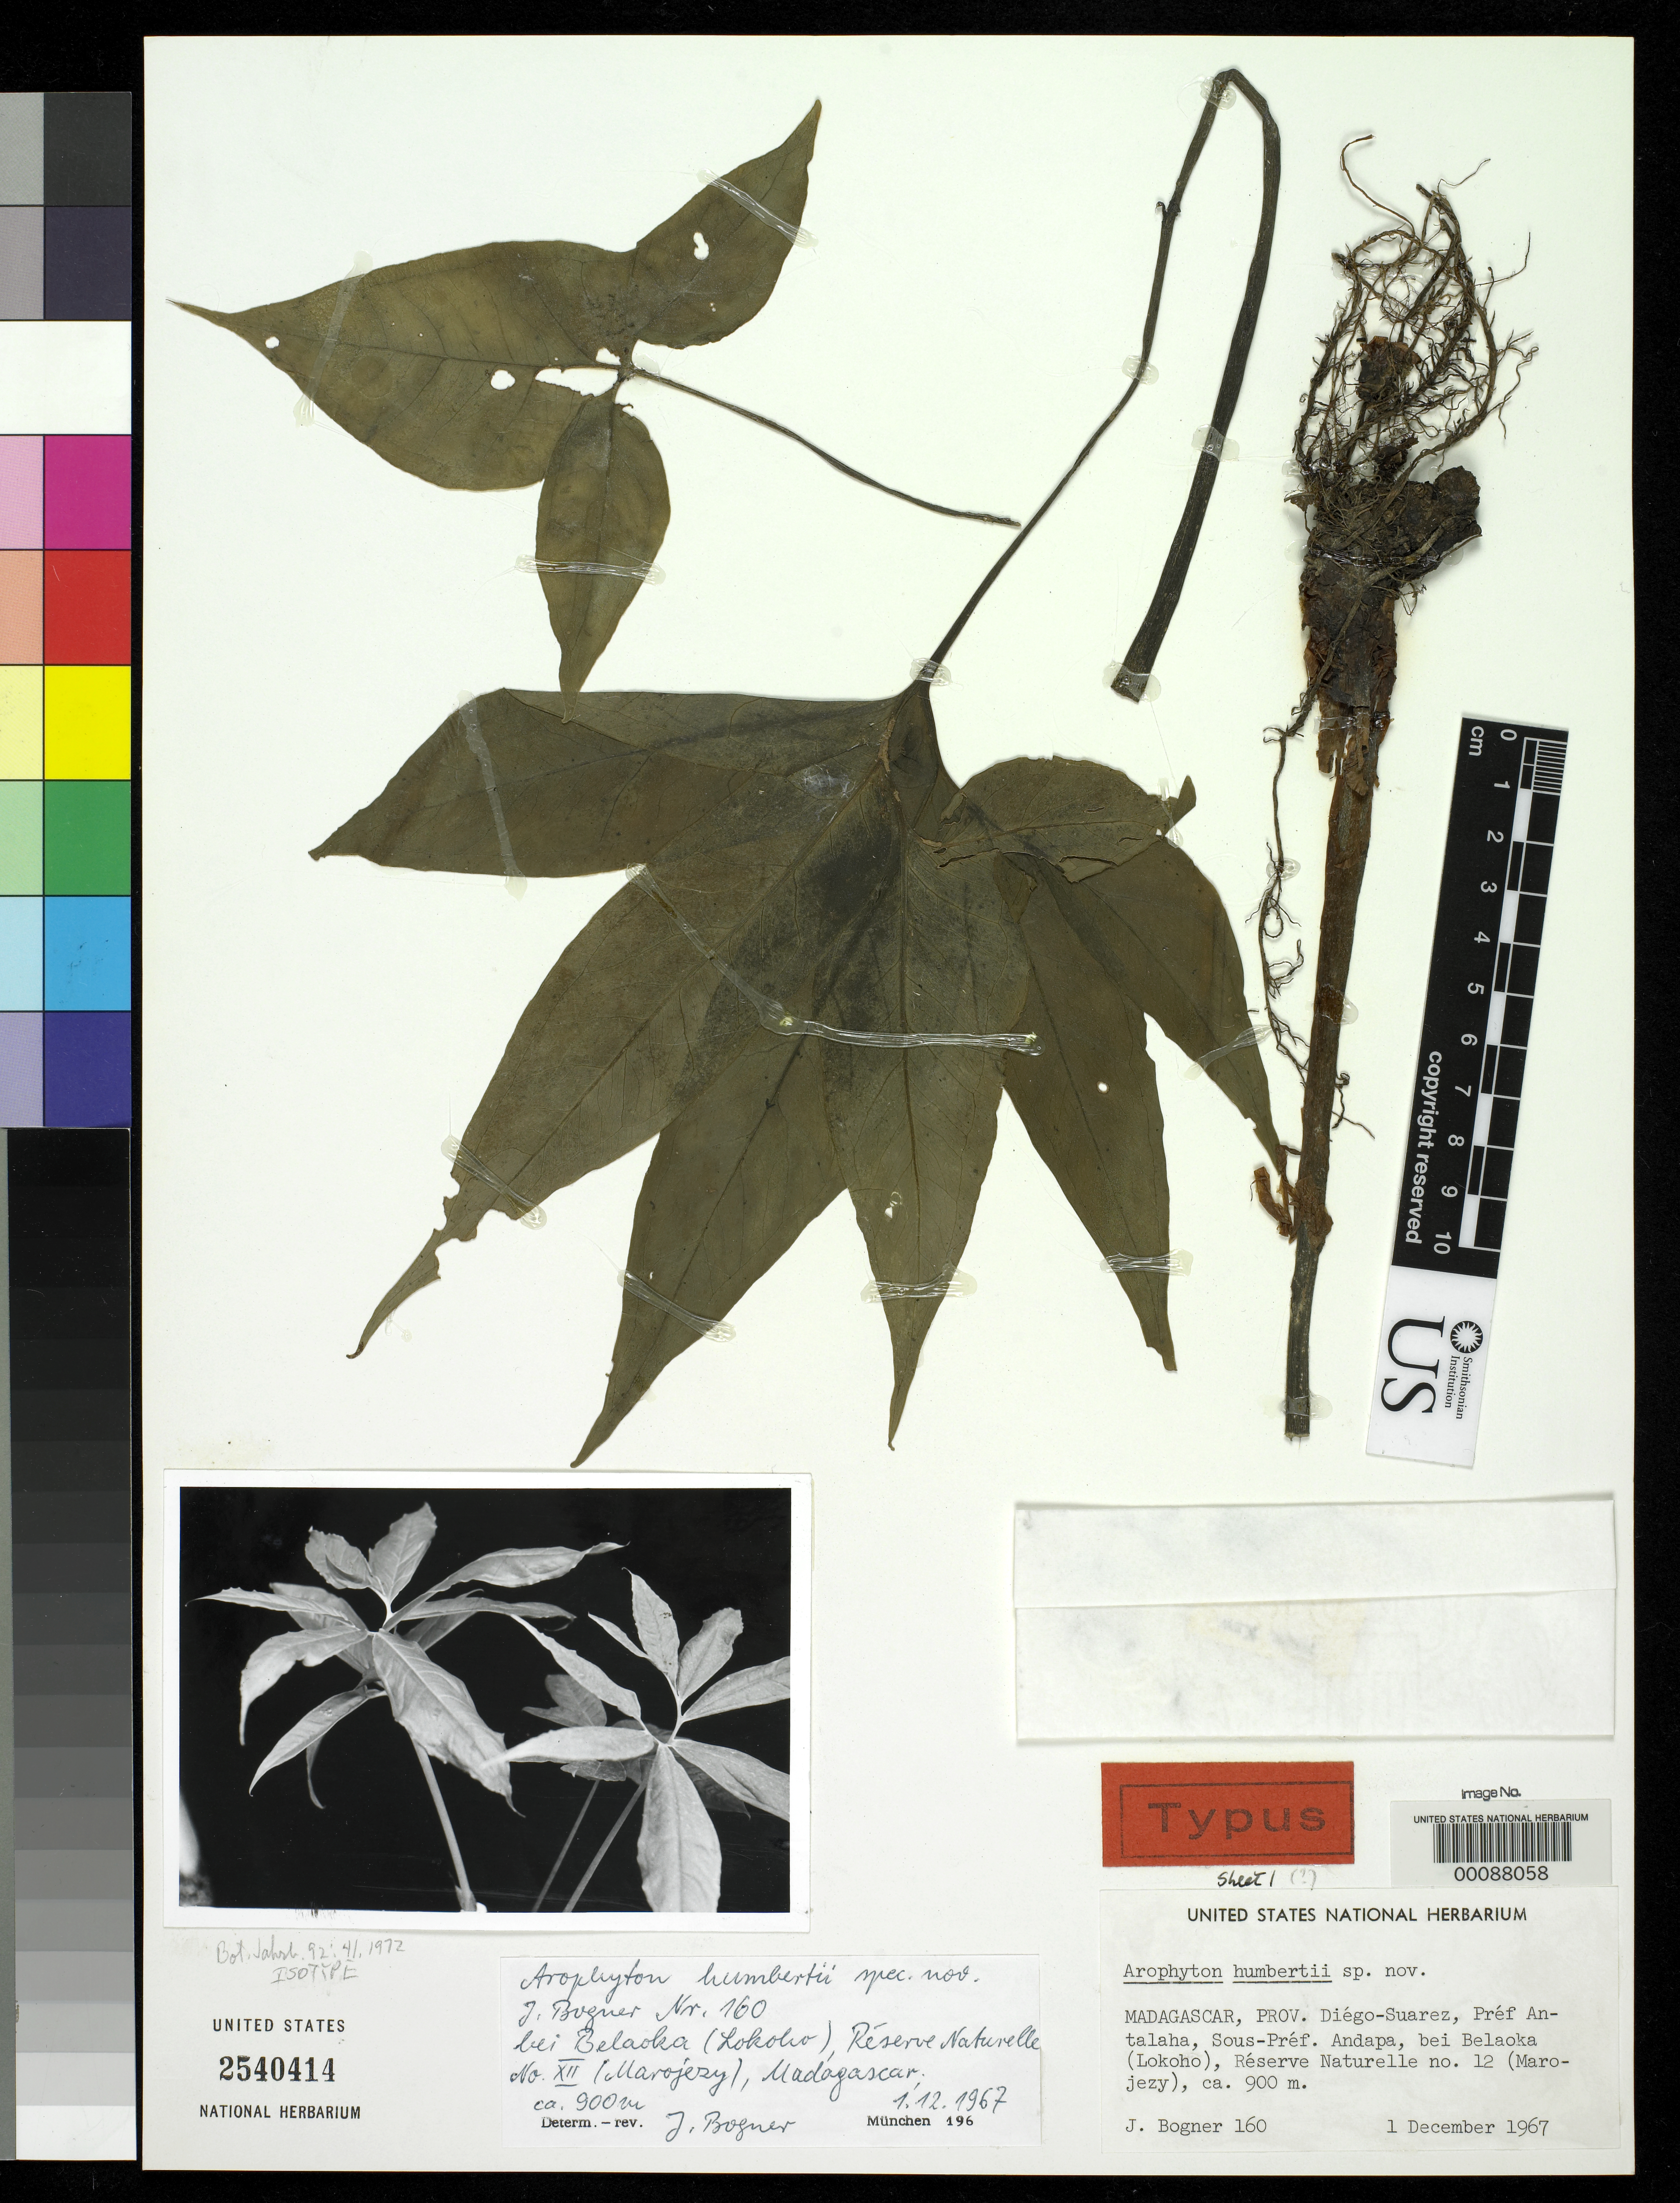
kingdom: Plantae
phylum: Tracheophyta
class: Liliopsida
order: Alismatales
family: Araceae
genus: Arophyton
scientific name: Arophyton humbertii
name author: Bogner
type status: Holotype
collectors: J. Bogner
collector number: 160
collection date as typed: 01 Dec 1967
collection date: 1967-12-01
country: Madagascar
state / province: Sava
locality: Pref Antalaha, sous-pref. Andapa, bei Belaoka (Lokoho), Reserve Naturelle no. 12 (Marojezy).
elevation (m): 900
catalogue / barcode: US 2540414